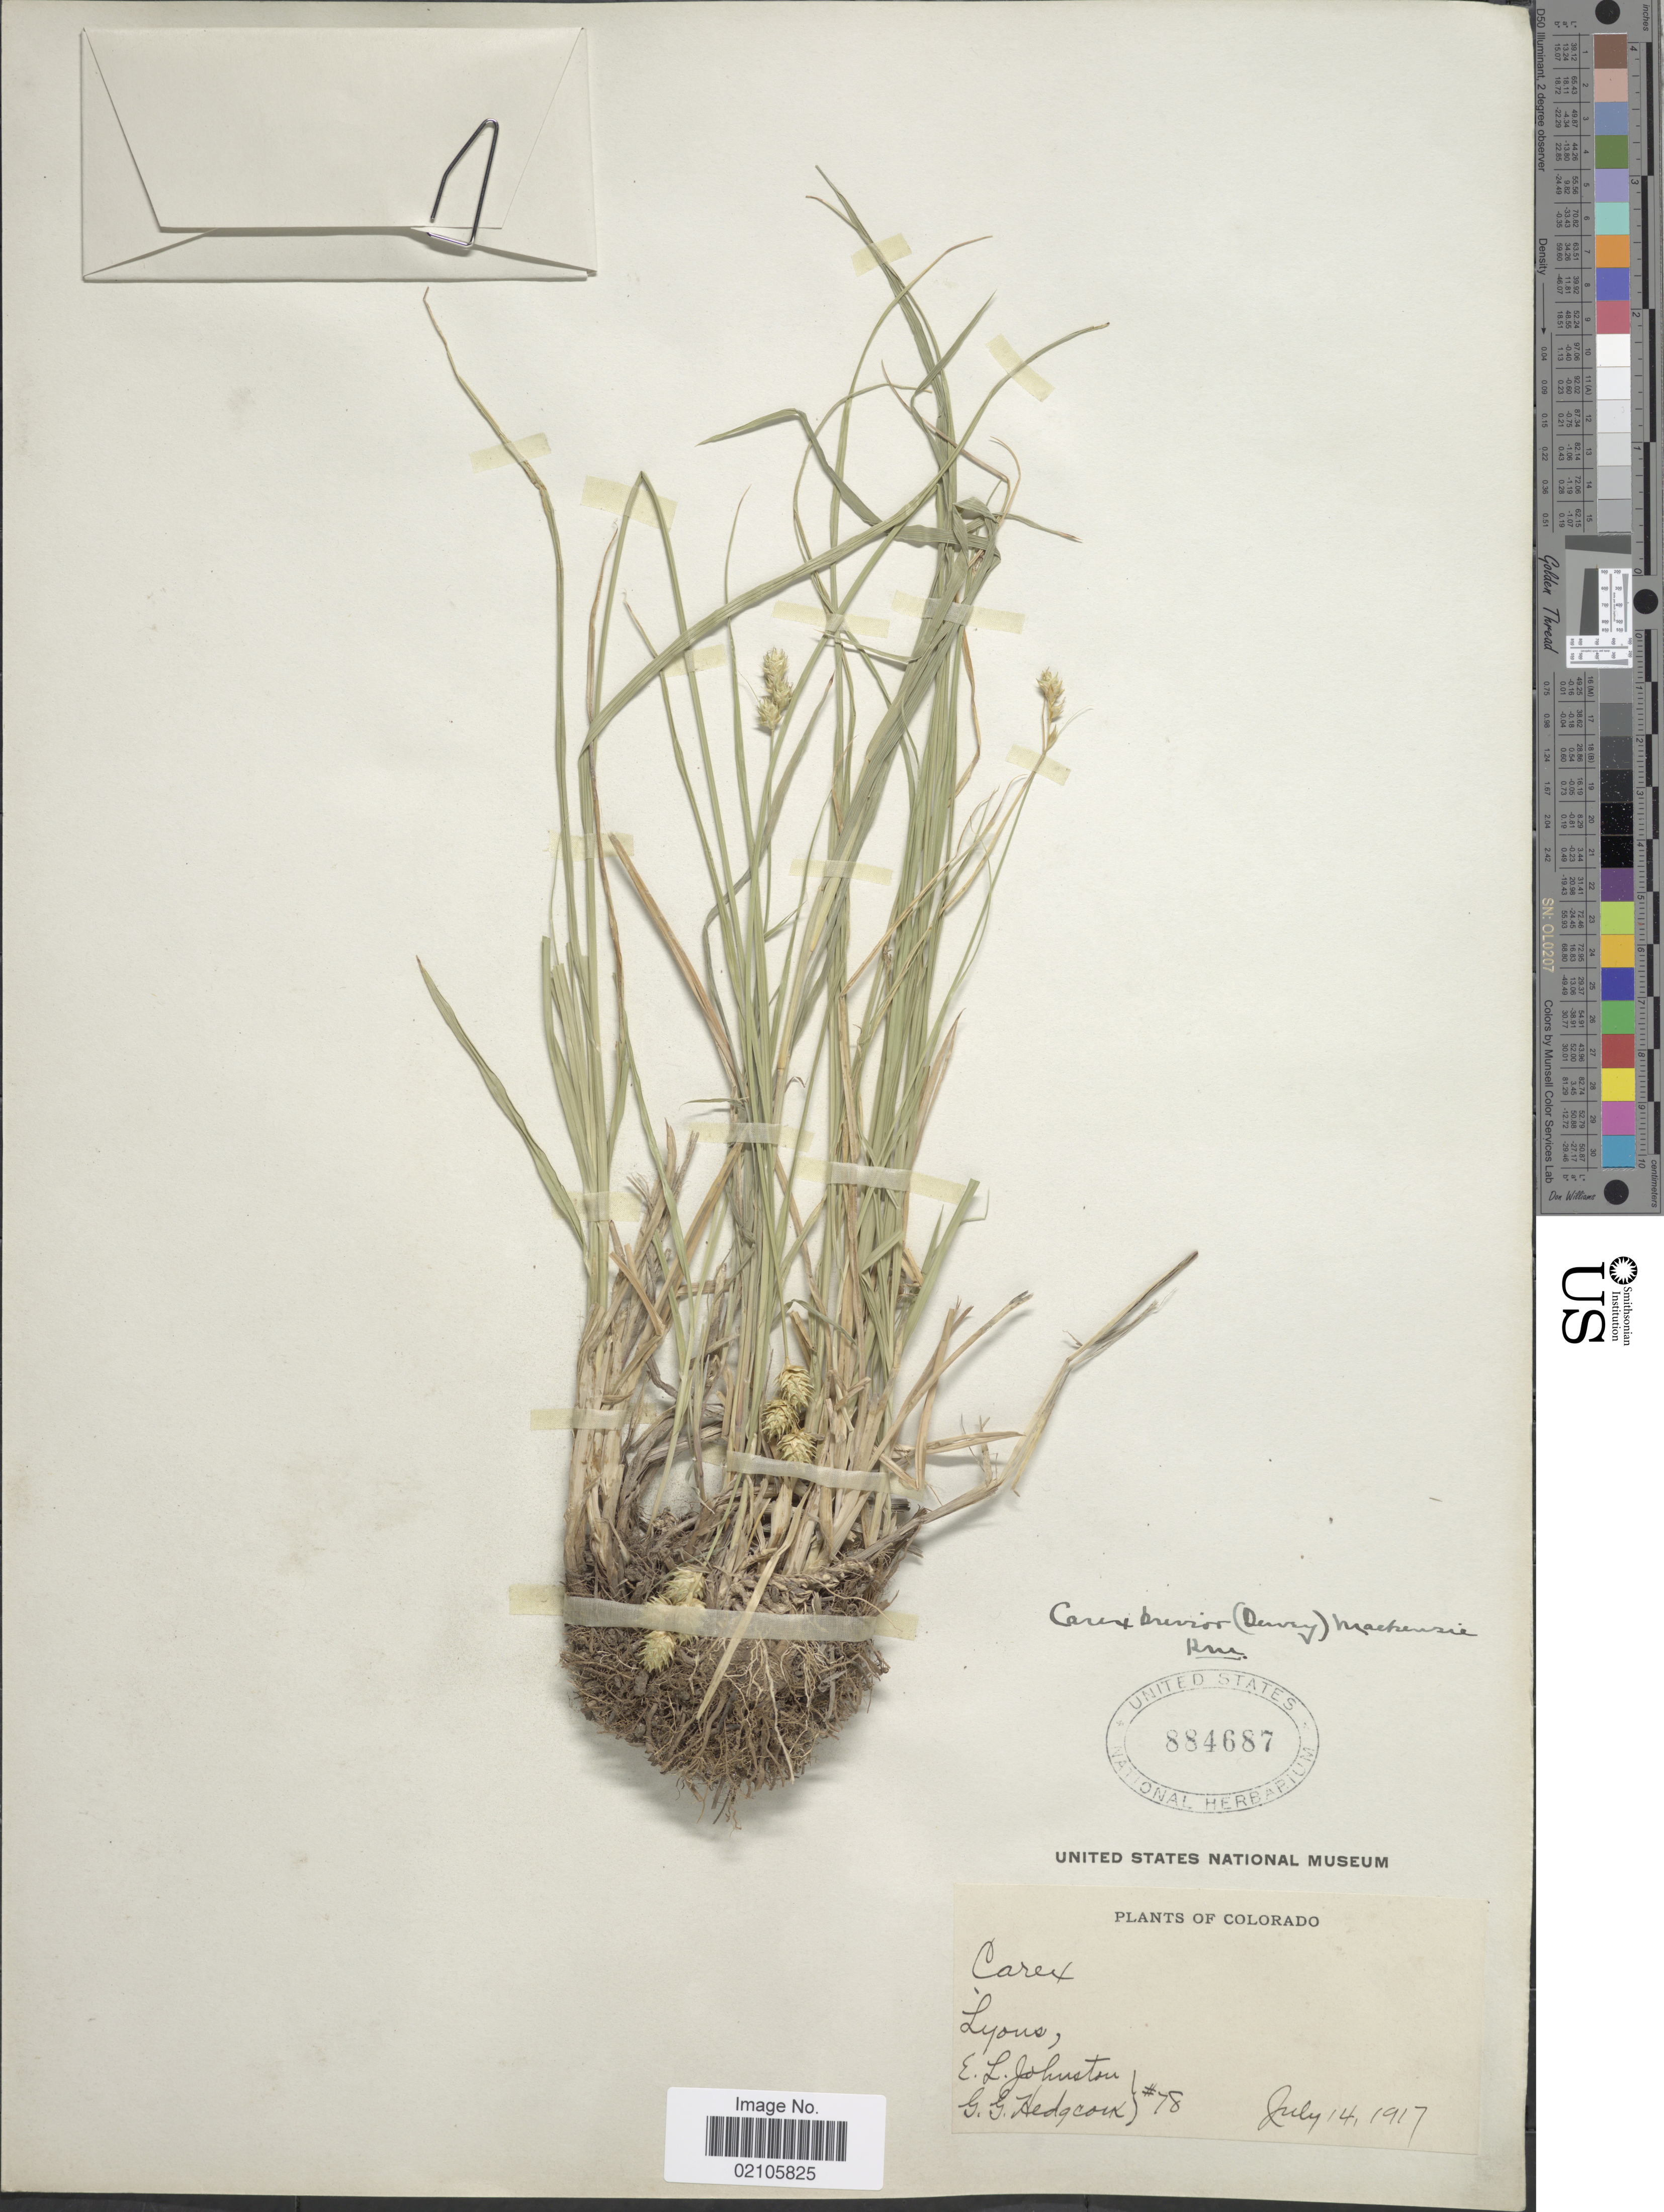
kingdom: Plantae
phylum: Tracheophyta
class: Liliopsida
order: Poales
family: Cyperaceae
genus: Carex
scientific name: Carex brevior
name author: (Dewey) Mack. ex Lunell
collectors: E. L. Johnston & G. Hedgcock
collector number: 78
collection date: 1917-07-14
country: United States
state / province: Colorado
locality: Lyons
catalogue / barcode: US 884687